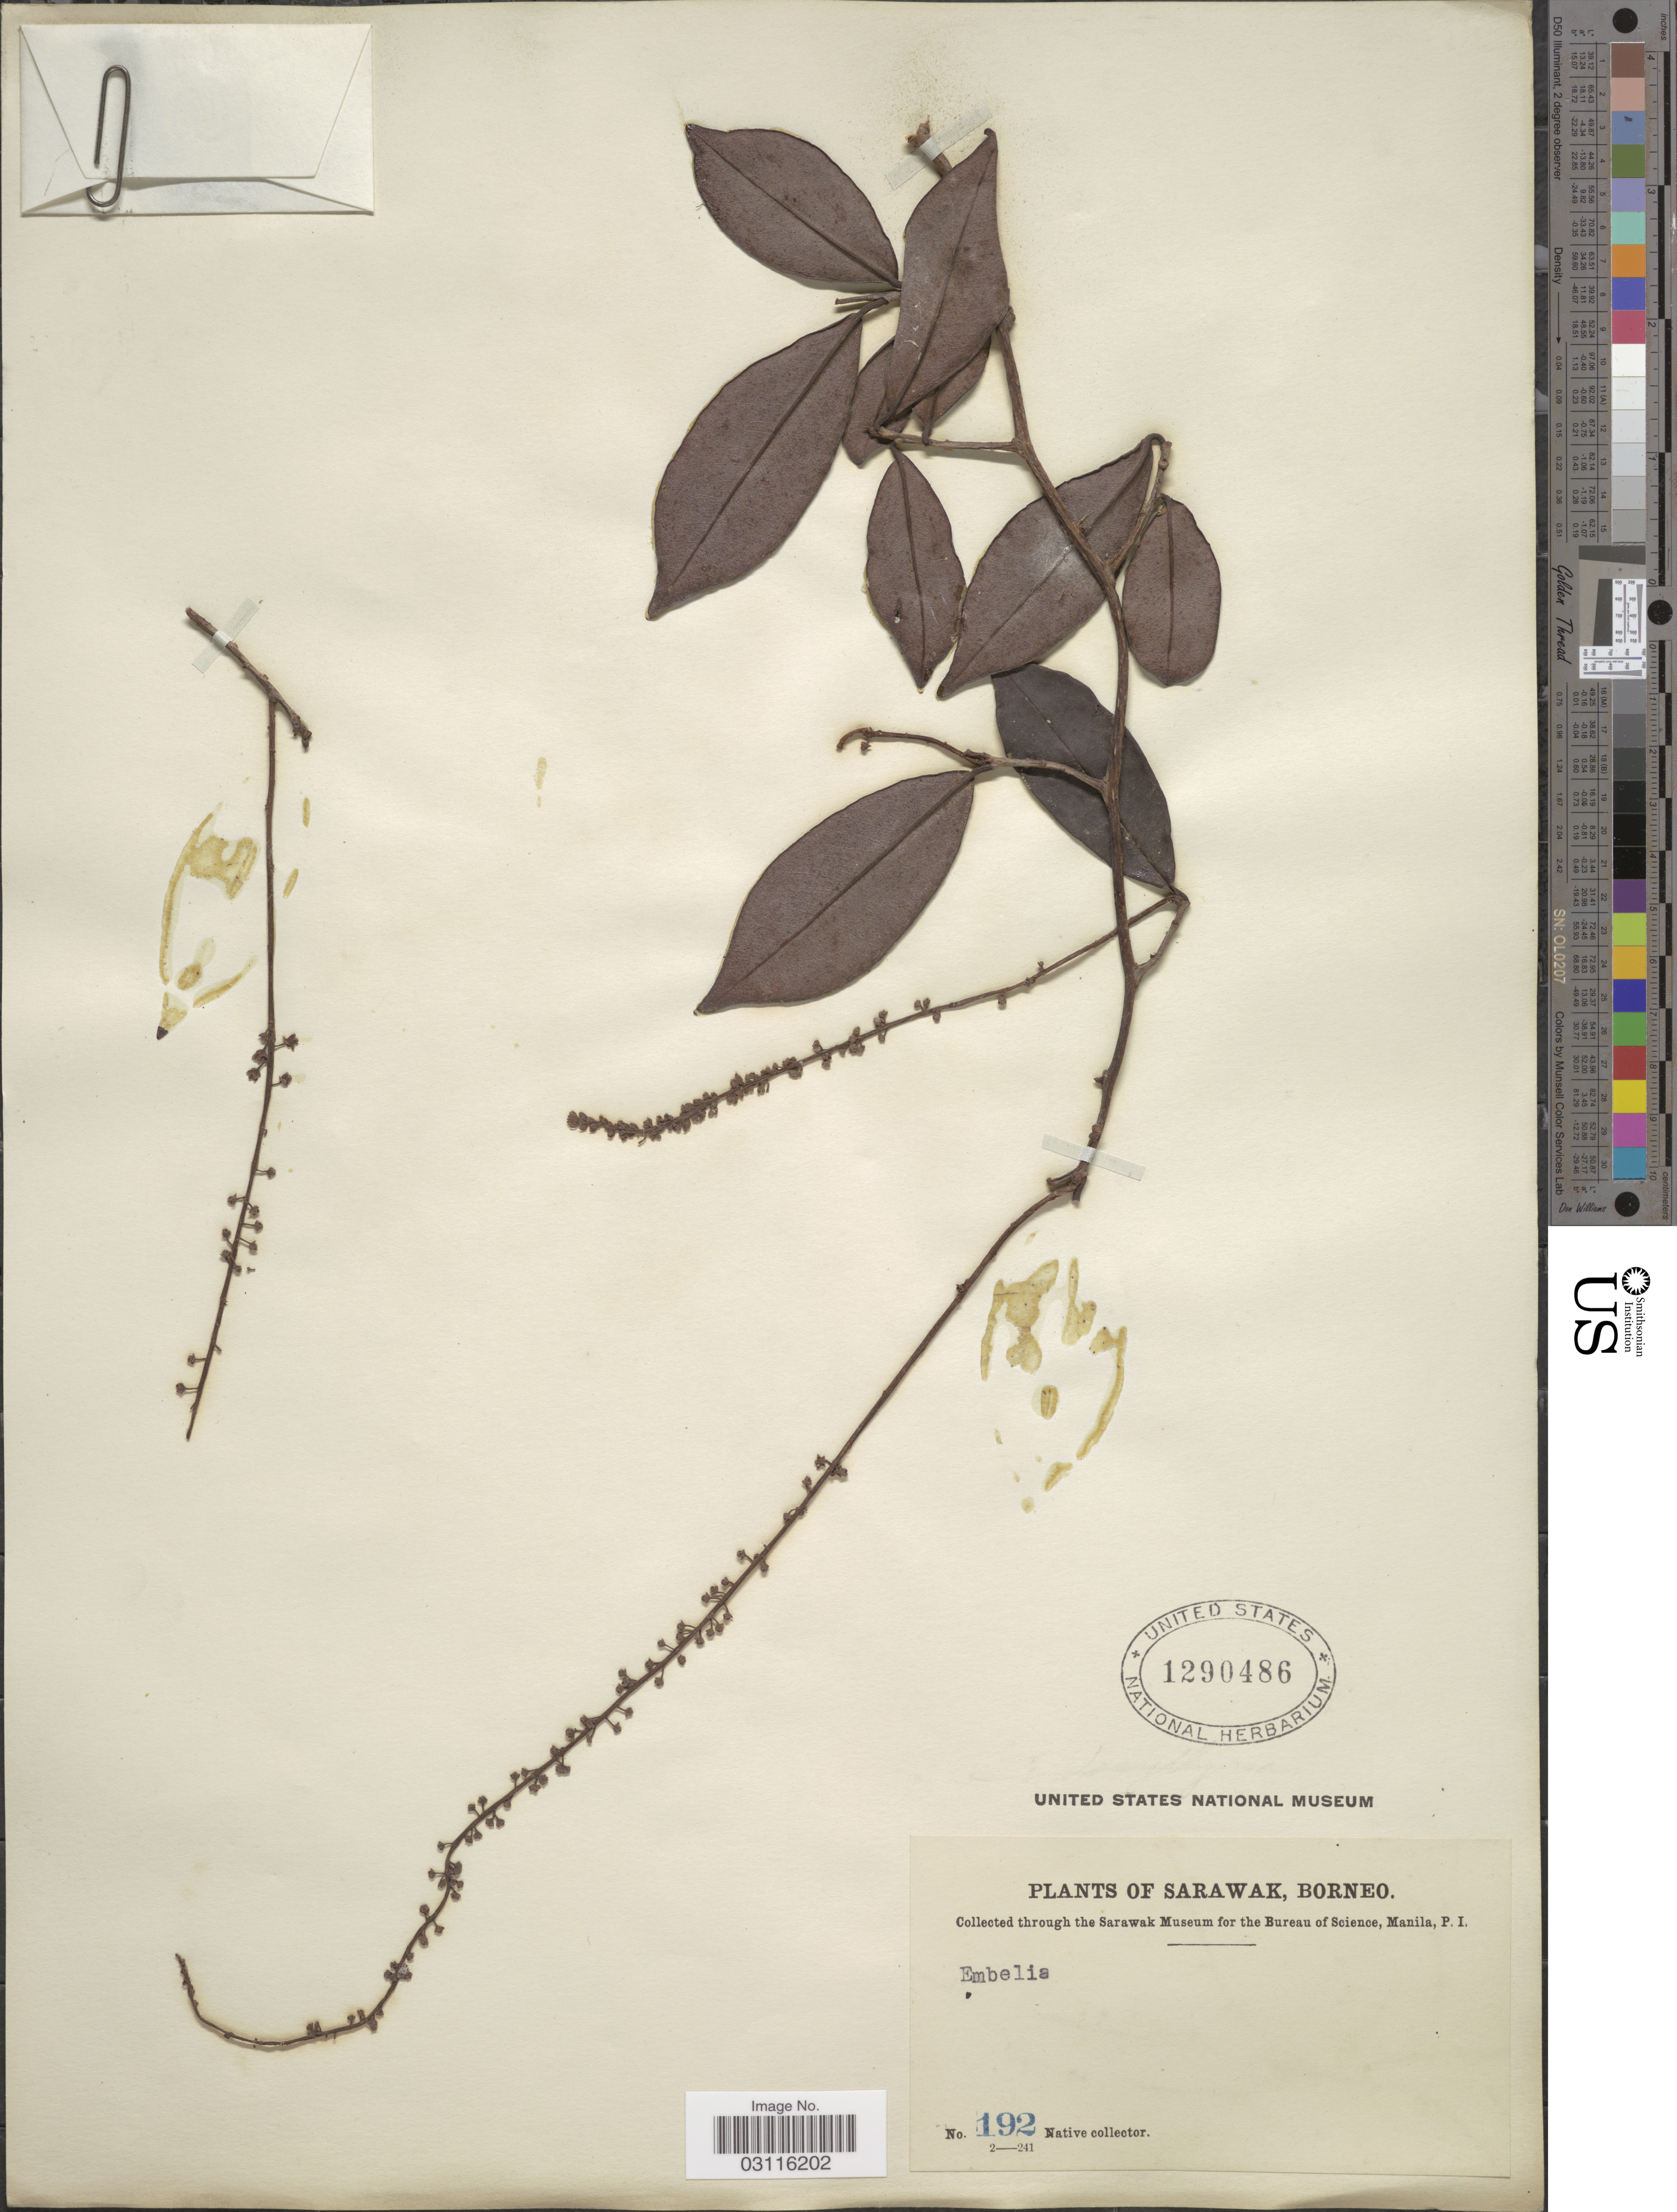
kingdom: Plantae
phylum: Tracheophyta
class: Magnoliopsida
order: Ericales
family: Primulaceae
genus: Embelia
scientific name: Embelia dasythyrsa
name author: Miq.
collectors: Native collector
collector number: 192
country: Malaysia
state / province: Sarawak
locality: Borneo.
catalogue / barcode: US 1290486